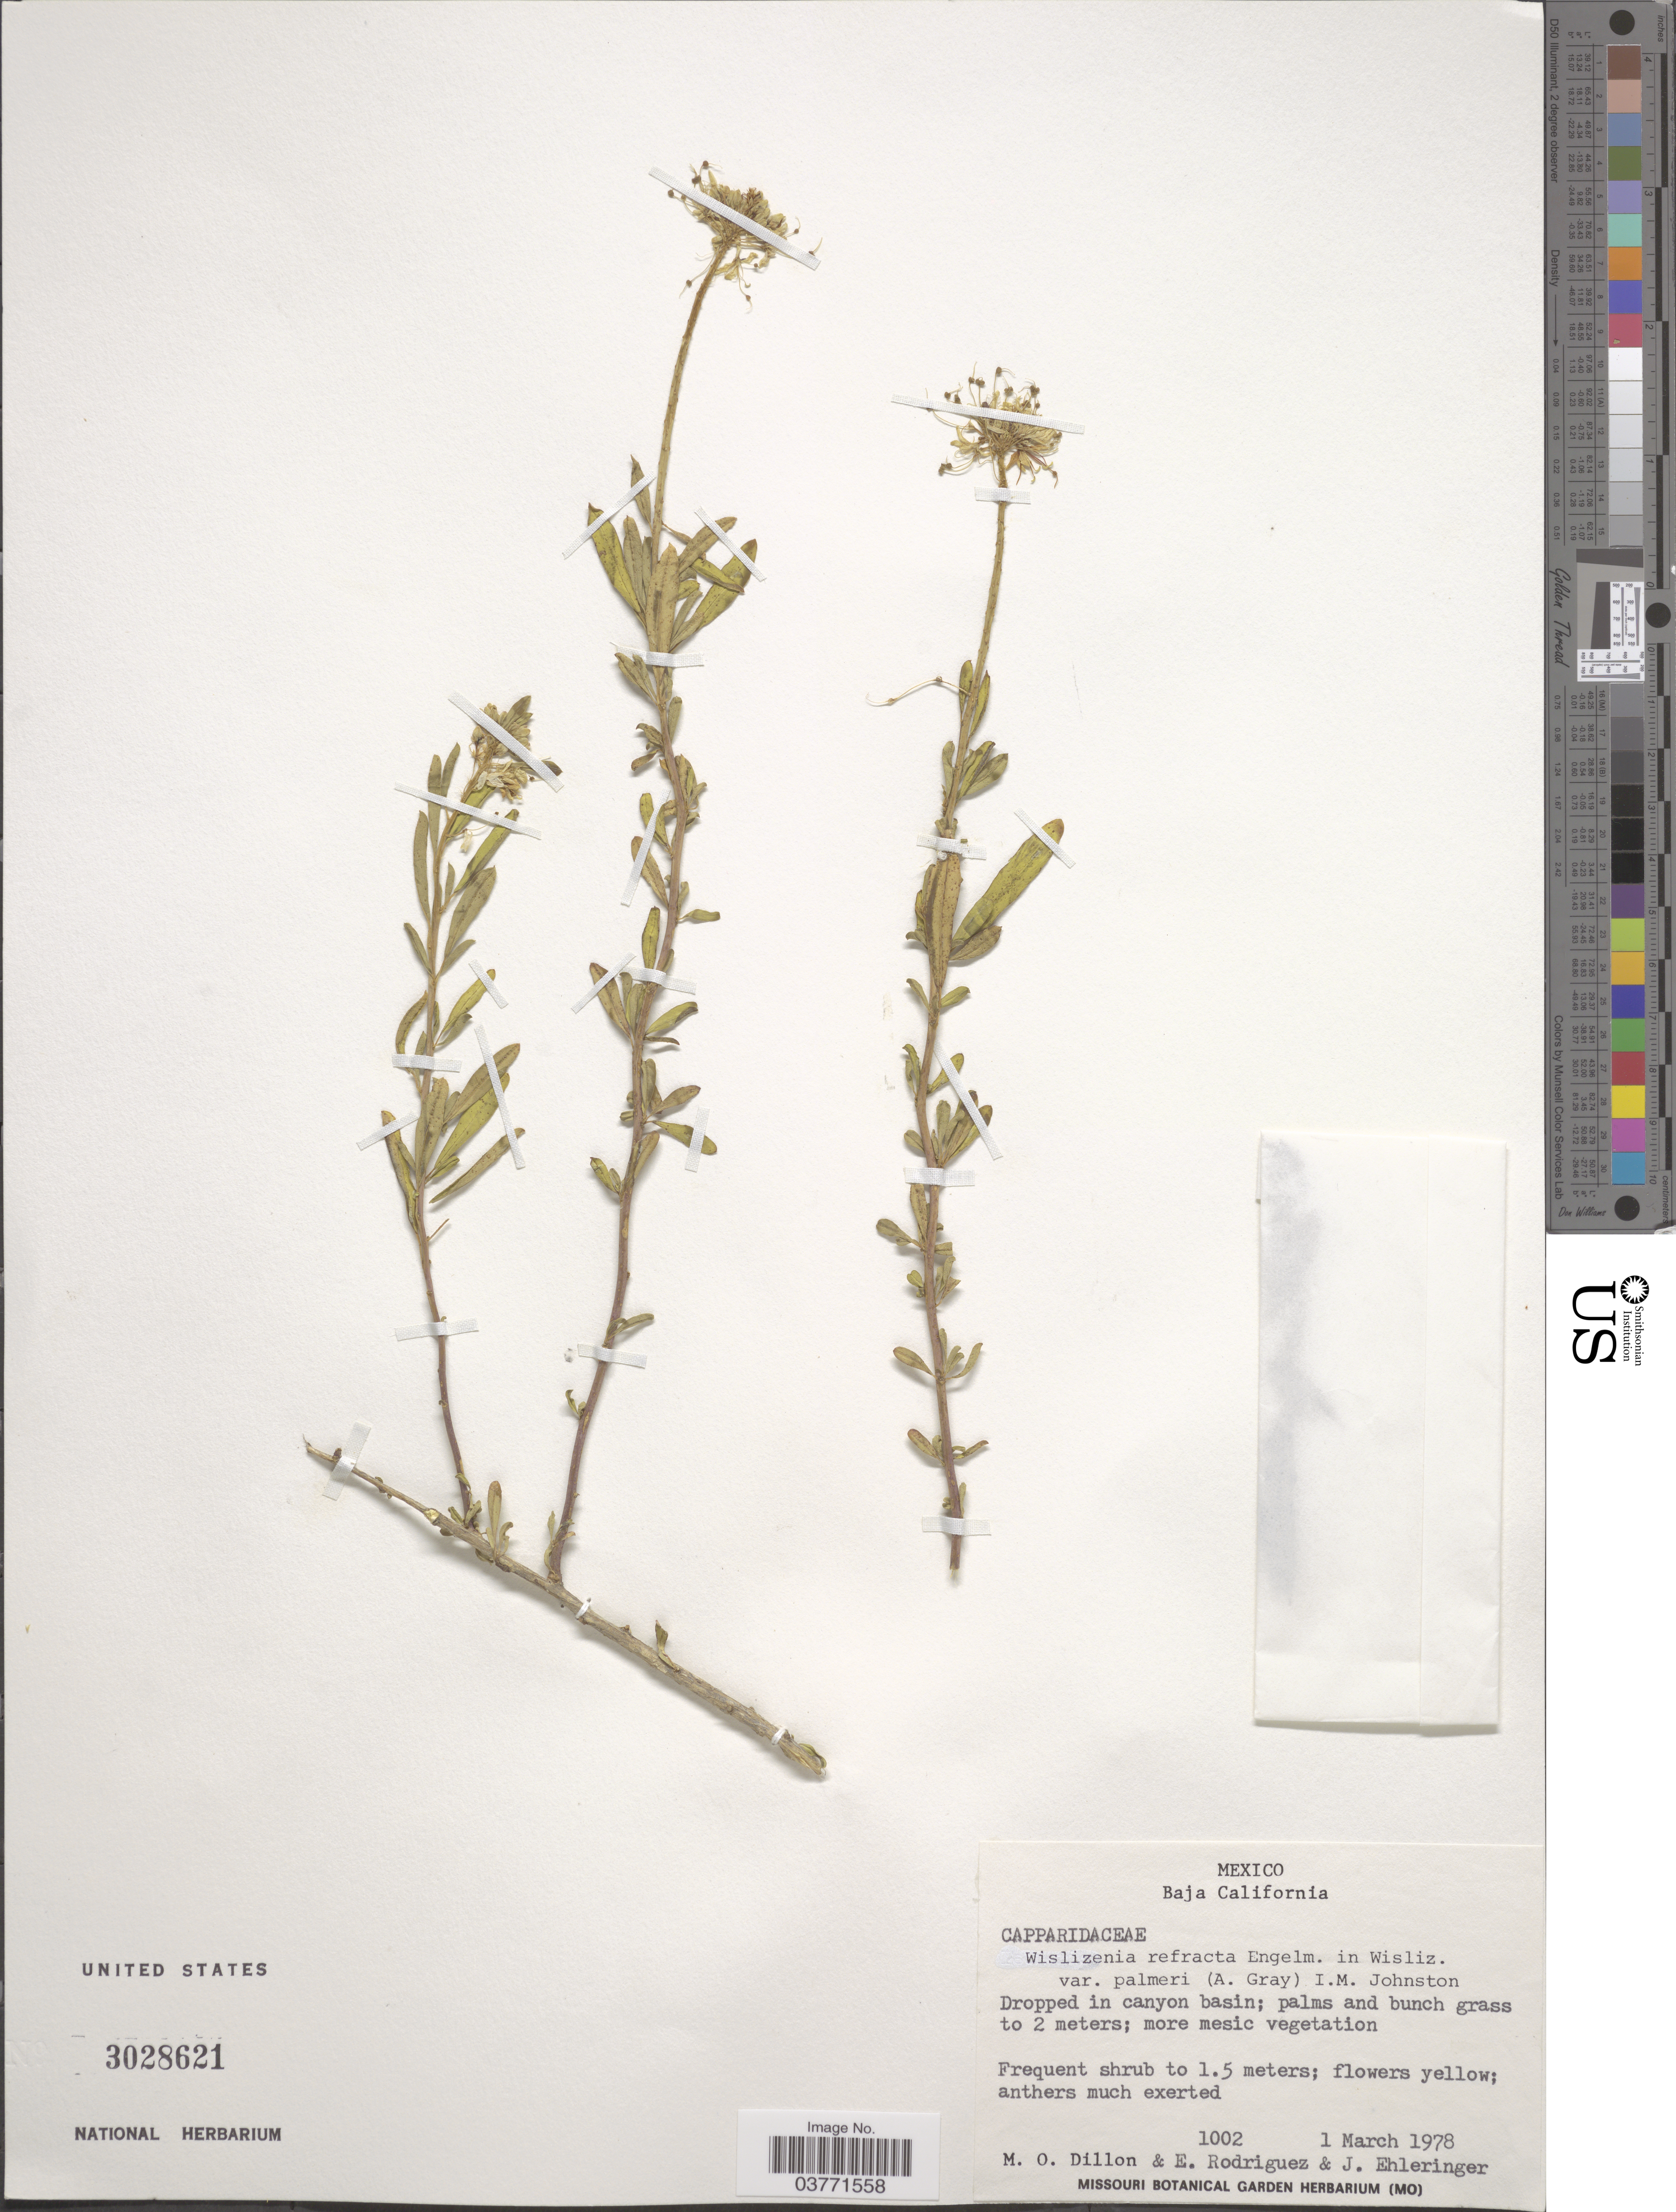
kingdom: Plantae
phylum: Tracheophyta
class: Magnoliopsida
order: Brassicales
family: Cleomaceae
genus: Cleomella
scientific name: Cleomella palmeri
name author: (A. Gray) J.C. Hall & Roalson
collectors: M. O. Dillon, E. Rodriguez & J. Ehleringer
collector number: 1002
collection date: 1978-03-01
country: Mexico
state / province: Baja California Norte / Baja California Sur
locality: Dropped in canyon basin.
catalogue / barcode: US 3028621